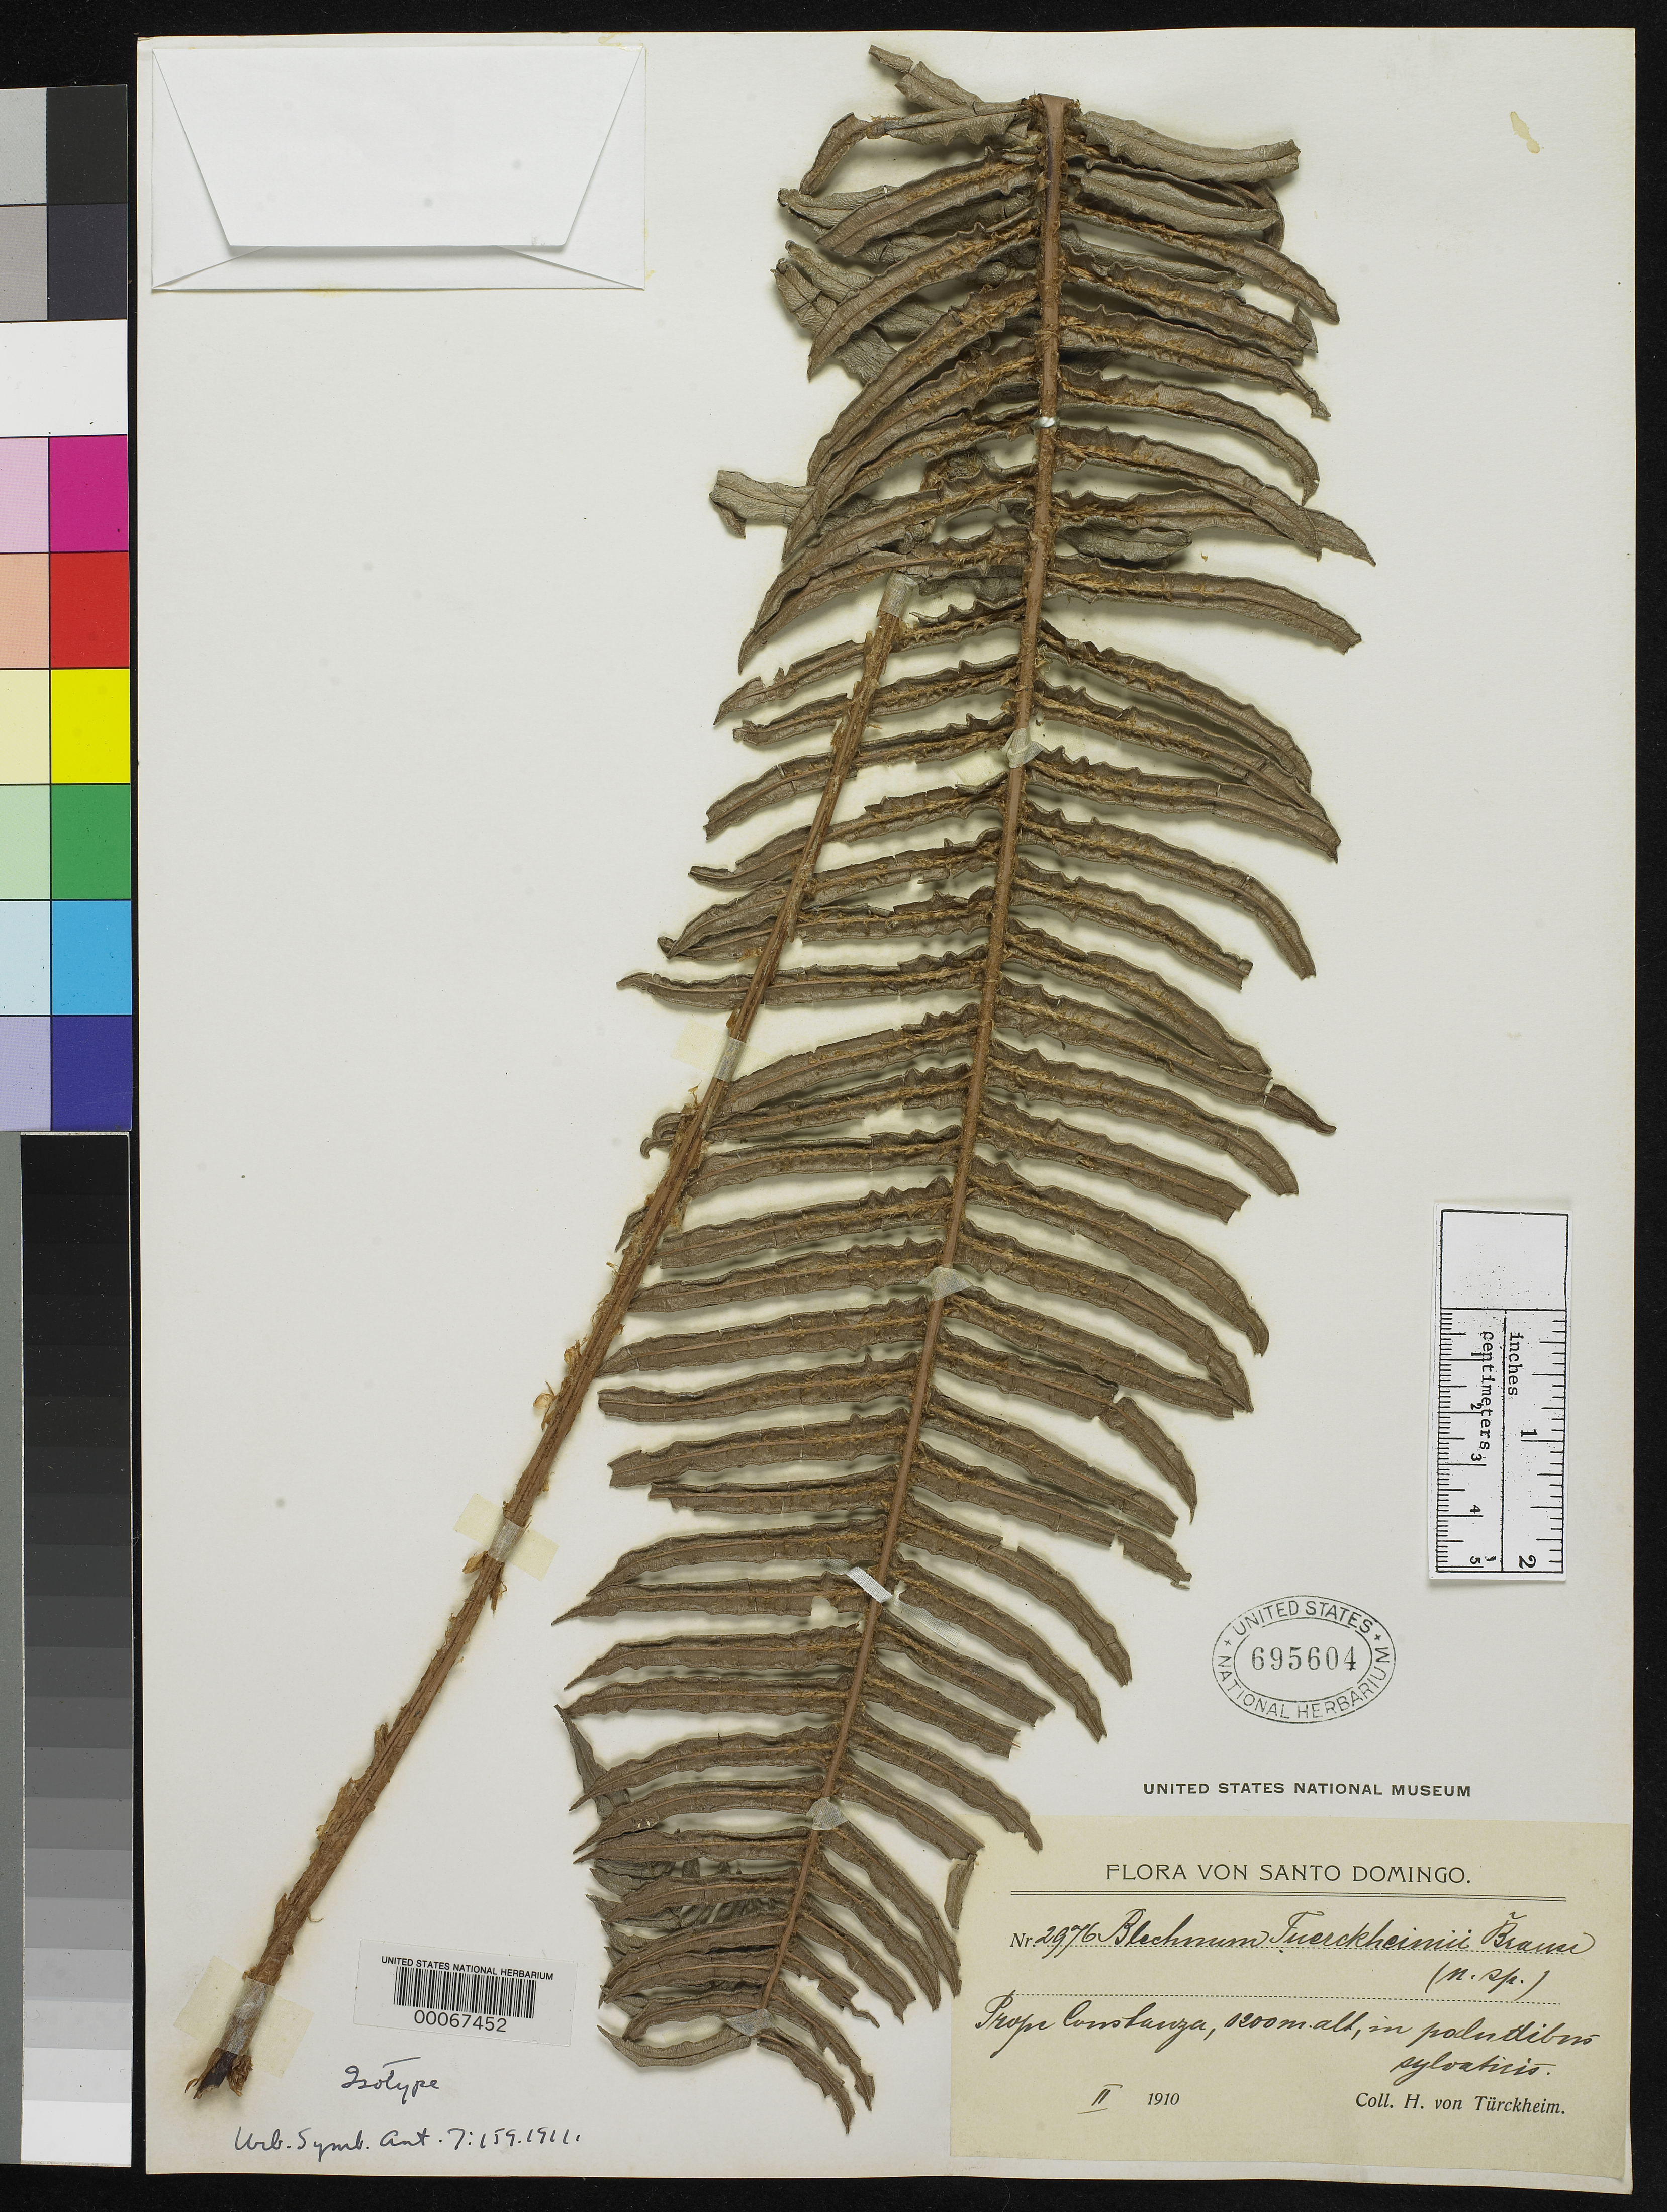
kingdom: Plantae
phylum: Tracheophyta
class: Polypodiopsida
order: Polypodiales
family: Blechnaceae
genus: Blechnum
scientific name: Blechnum tuerckheimii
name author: Brause in Urb.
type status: Isotype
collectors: H. von Türckheim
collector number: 2976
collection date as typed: Feb 1910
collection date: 1910-02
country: Dominican Republic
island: Hispaniola Island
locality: Prope Constanza.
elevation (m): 1200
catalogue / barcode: US 695604